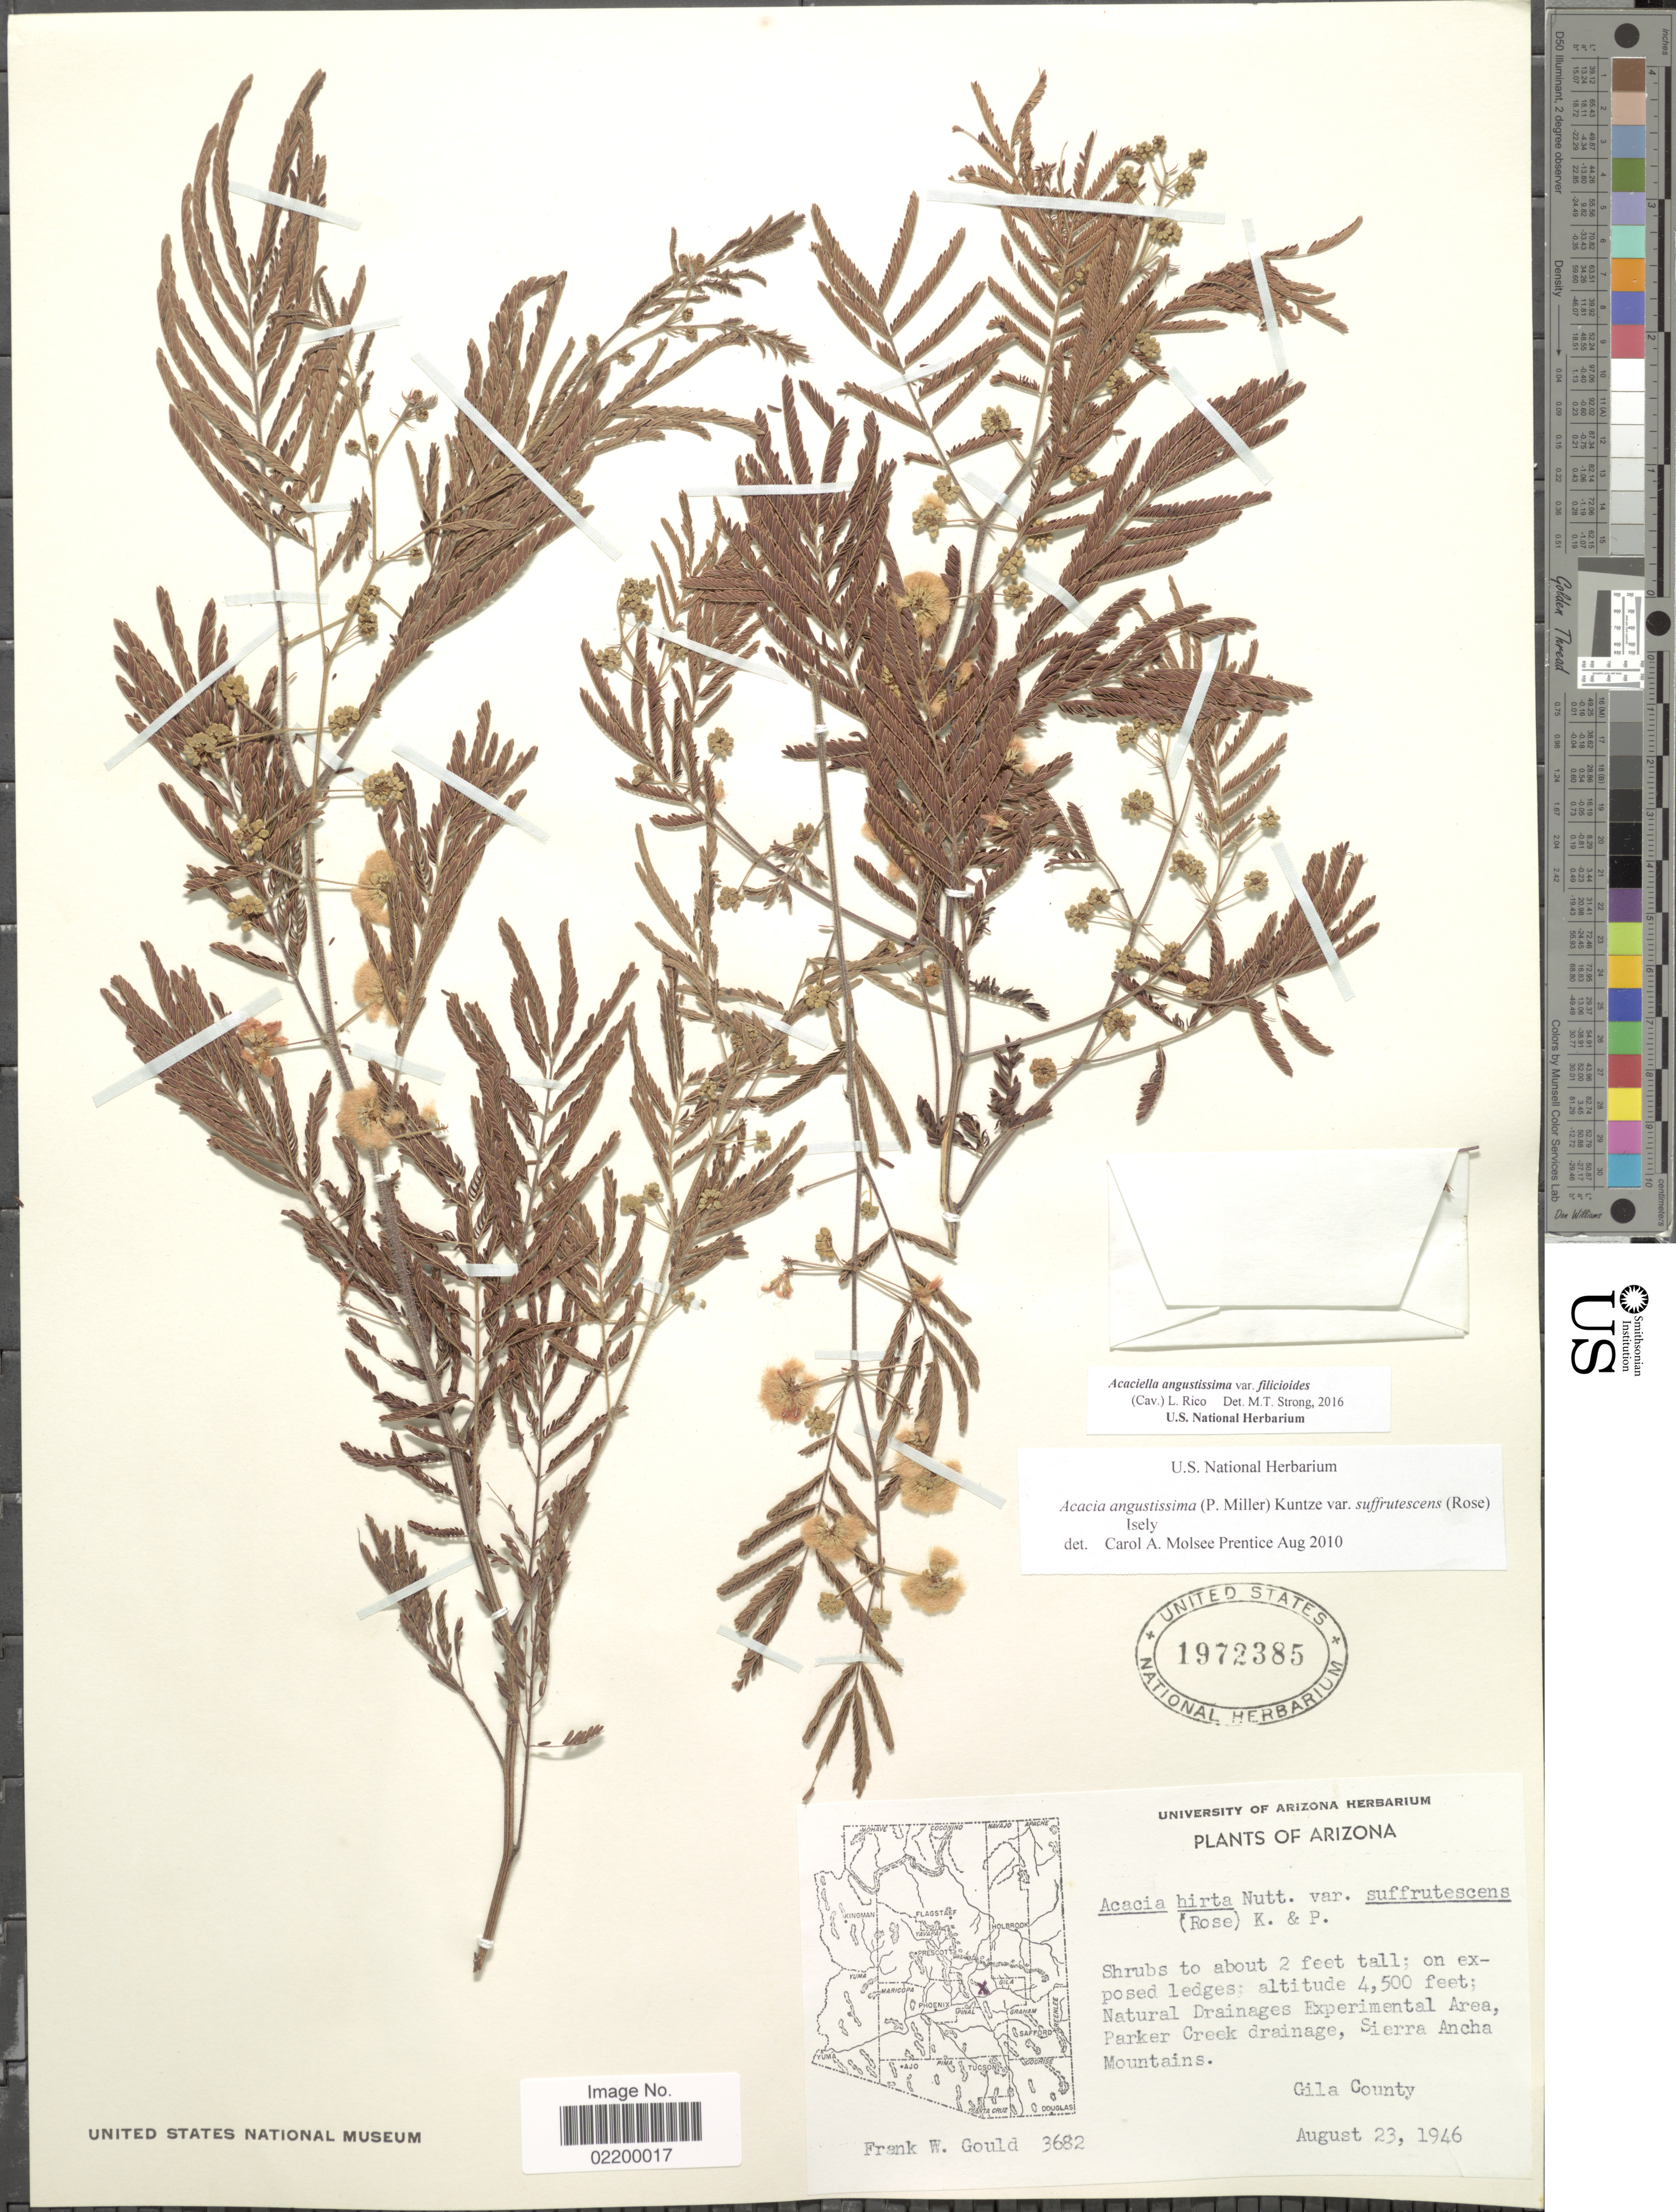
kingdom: Plantae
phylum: Tracheophyta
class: Magnoliopsida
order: Fabales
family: Fabaceae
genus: Acaciella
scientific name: Acaciella angustissima var. filicioides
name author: (Cav.) L. Rico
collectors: F. W. Gould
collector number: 3682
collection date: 1946-08-23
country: United States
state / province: Arizona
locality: Arizona. Natural Drainages Experimental Area, Parker Creek drainage, Sierra Ancha Mountains.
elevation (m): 1372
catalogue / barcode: US 1972385